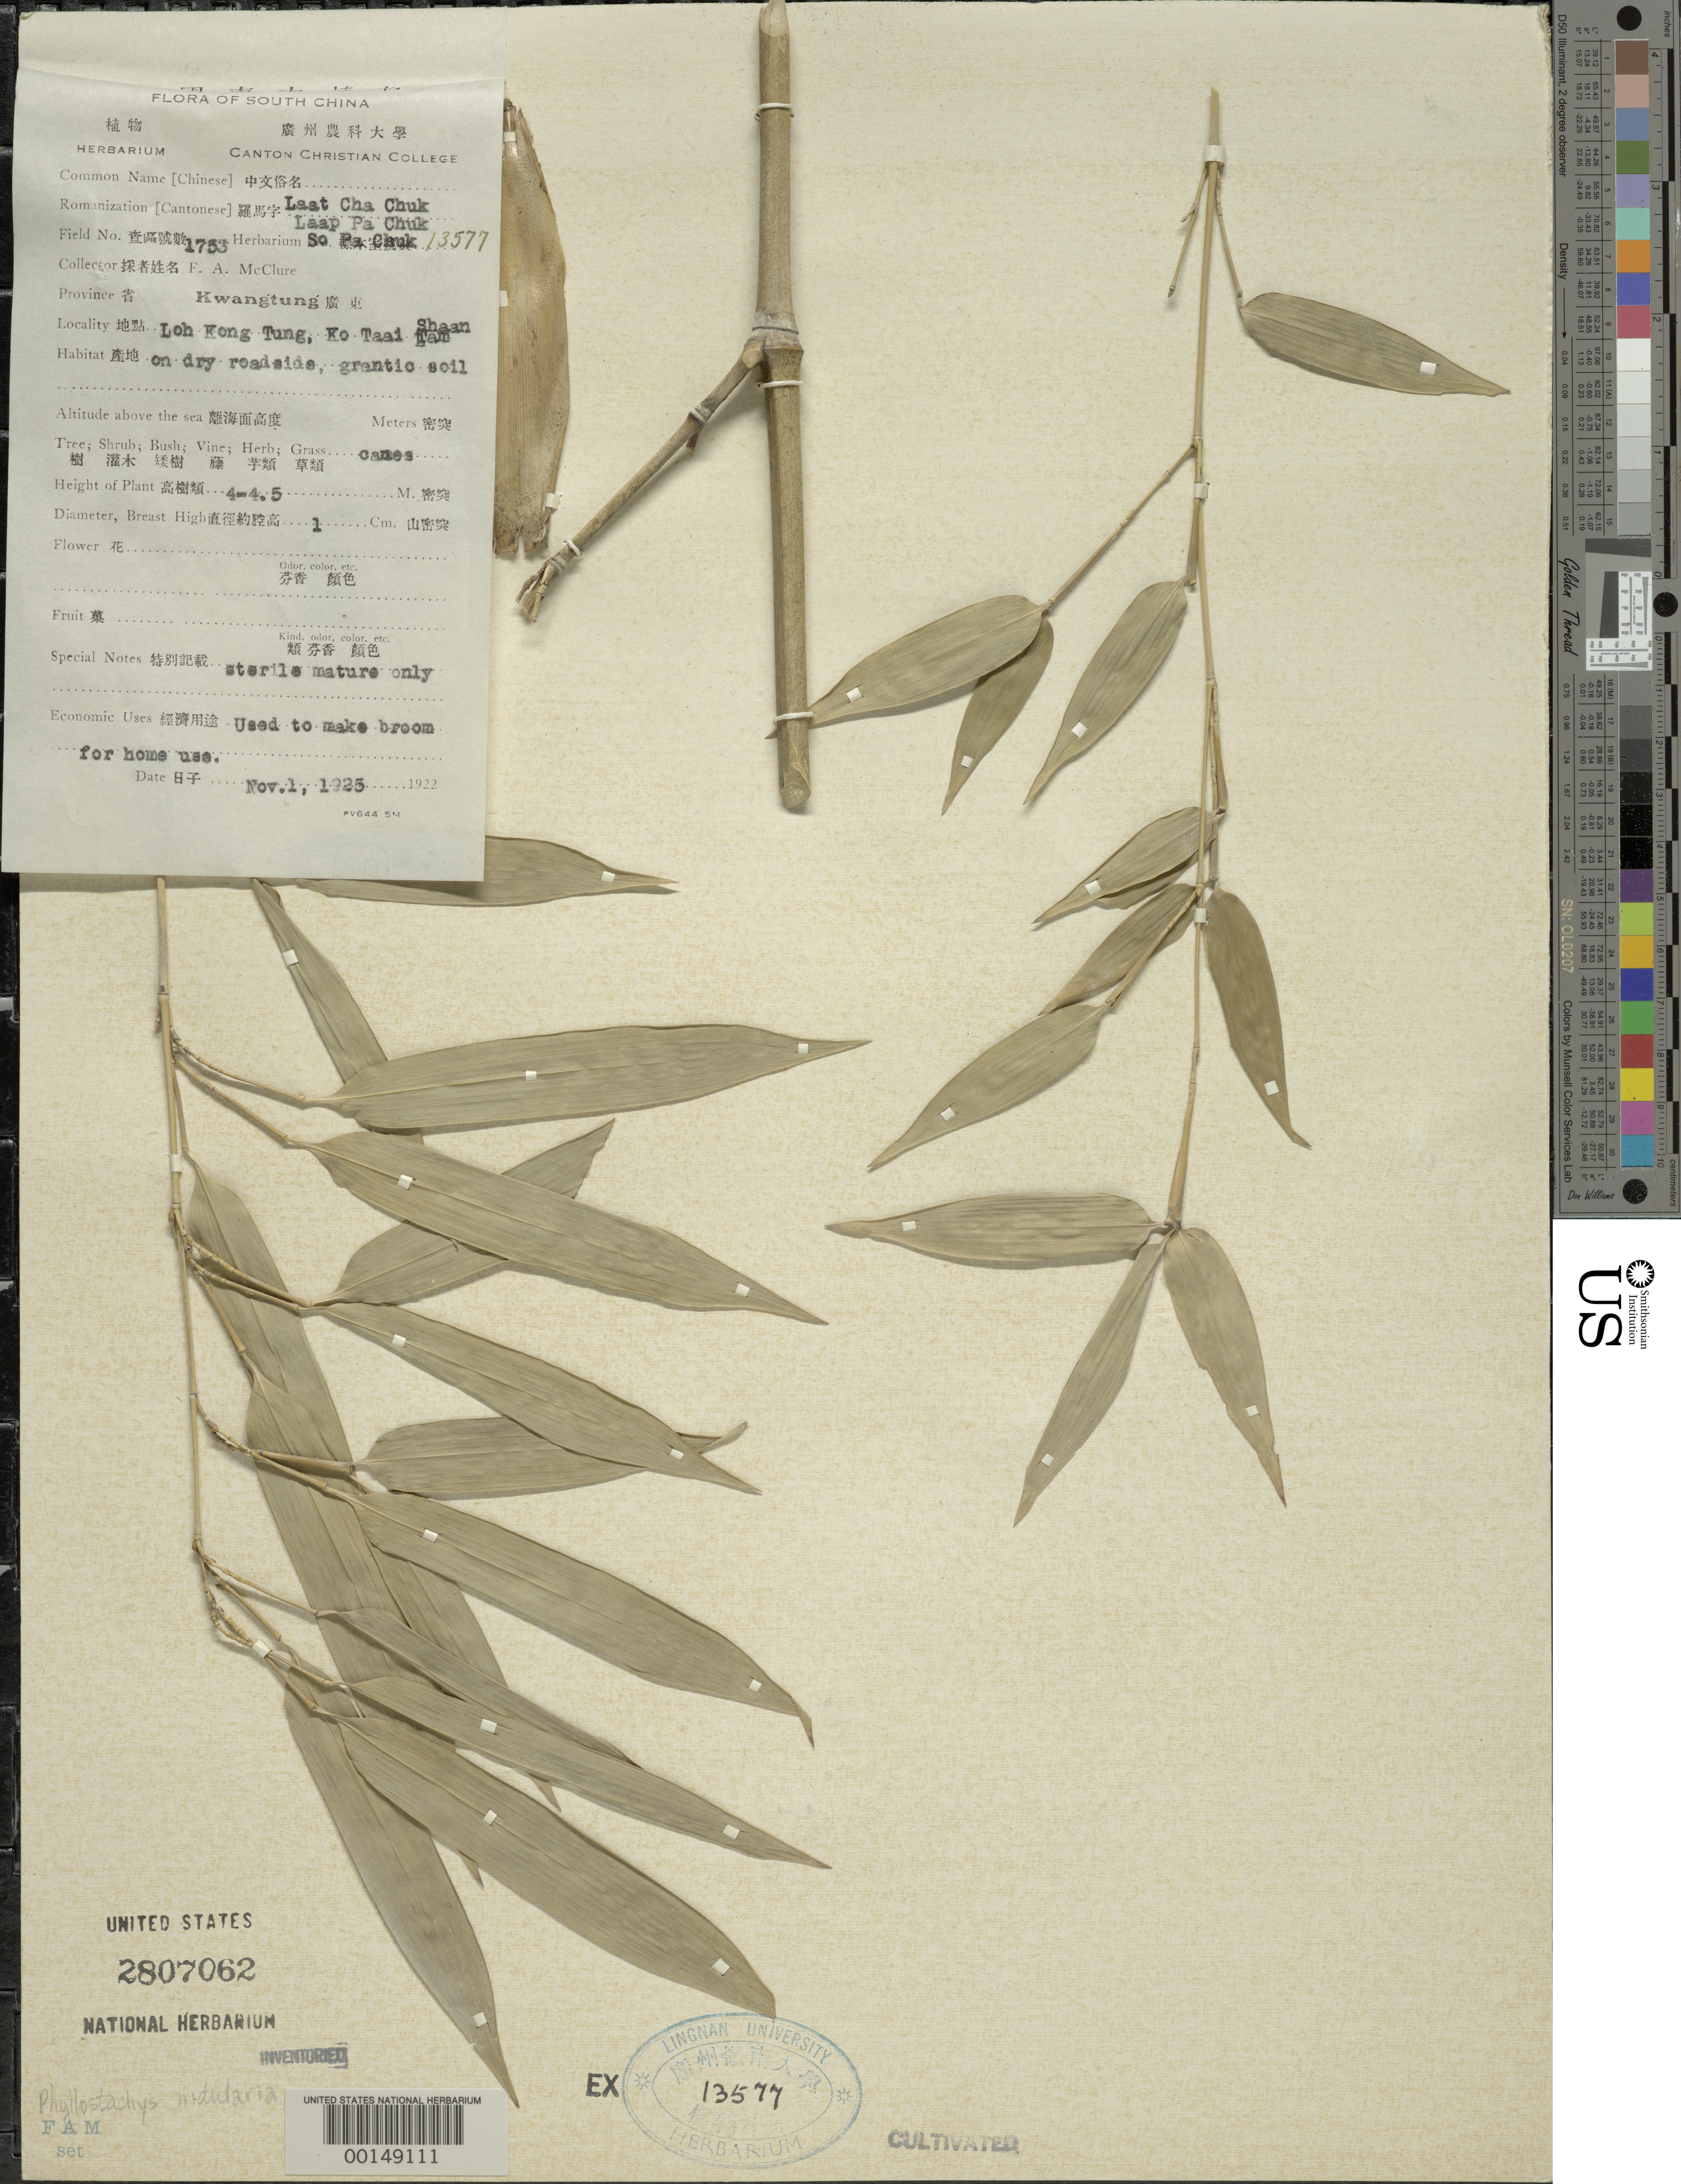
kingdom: Plantae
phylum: Tracheophyta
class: Liliopsida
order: Poales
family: Poaceae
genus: Phyllostachys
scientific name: Phyllostachys nidularia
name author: Munro ex Fenzi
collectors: F. A. McClure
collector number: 1753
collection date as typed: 01 Nov 1925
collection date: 1925-11-01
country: China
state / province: Guangdong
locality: Loh kong tung, ko taai shaan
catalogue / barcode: US 2807062